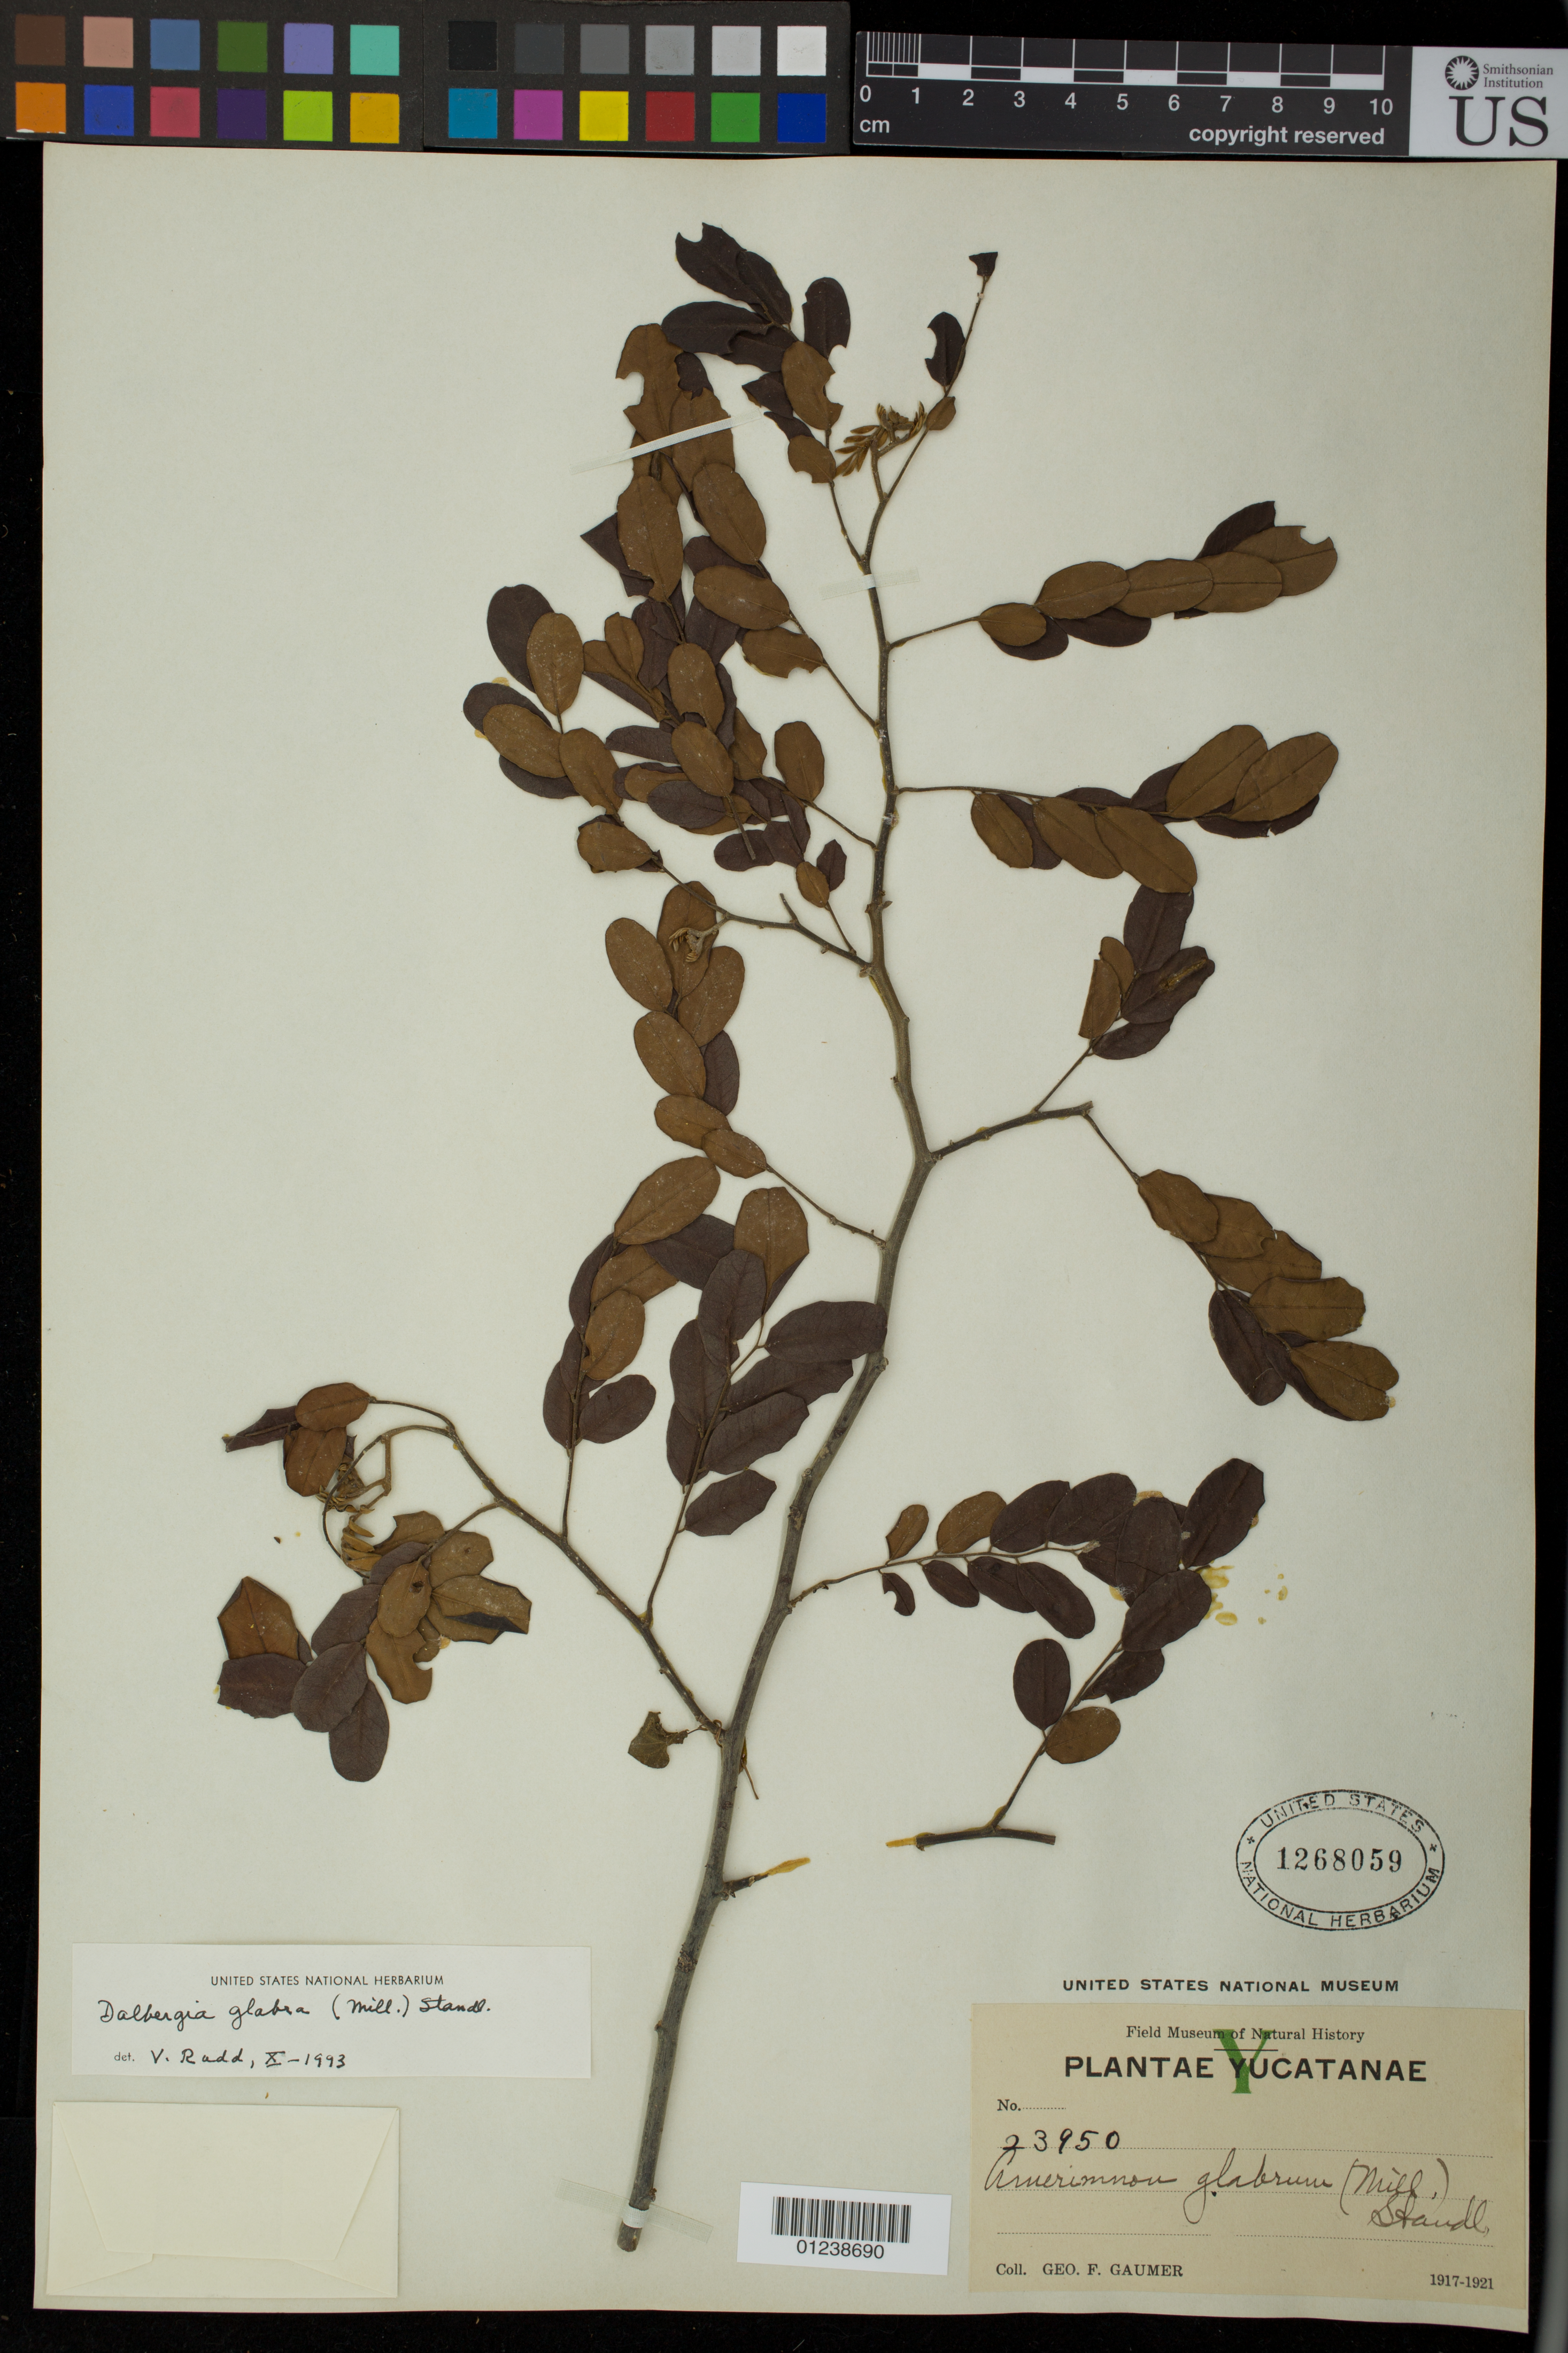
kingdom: Plantae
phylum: Tracheophyta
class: Magnoliopsida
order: Fabales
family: Fabaceae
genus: Dalbergia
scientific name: Dalbergia glabra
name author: (Mill.) Standl.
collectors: F. Gaumer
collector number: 23950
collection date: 1917/1921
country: Mexico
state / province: Yucatan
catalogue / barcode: US 1268059